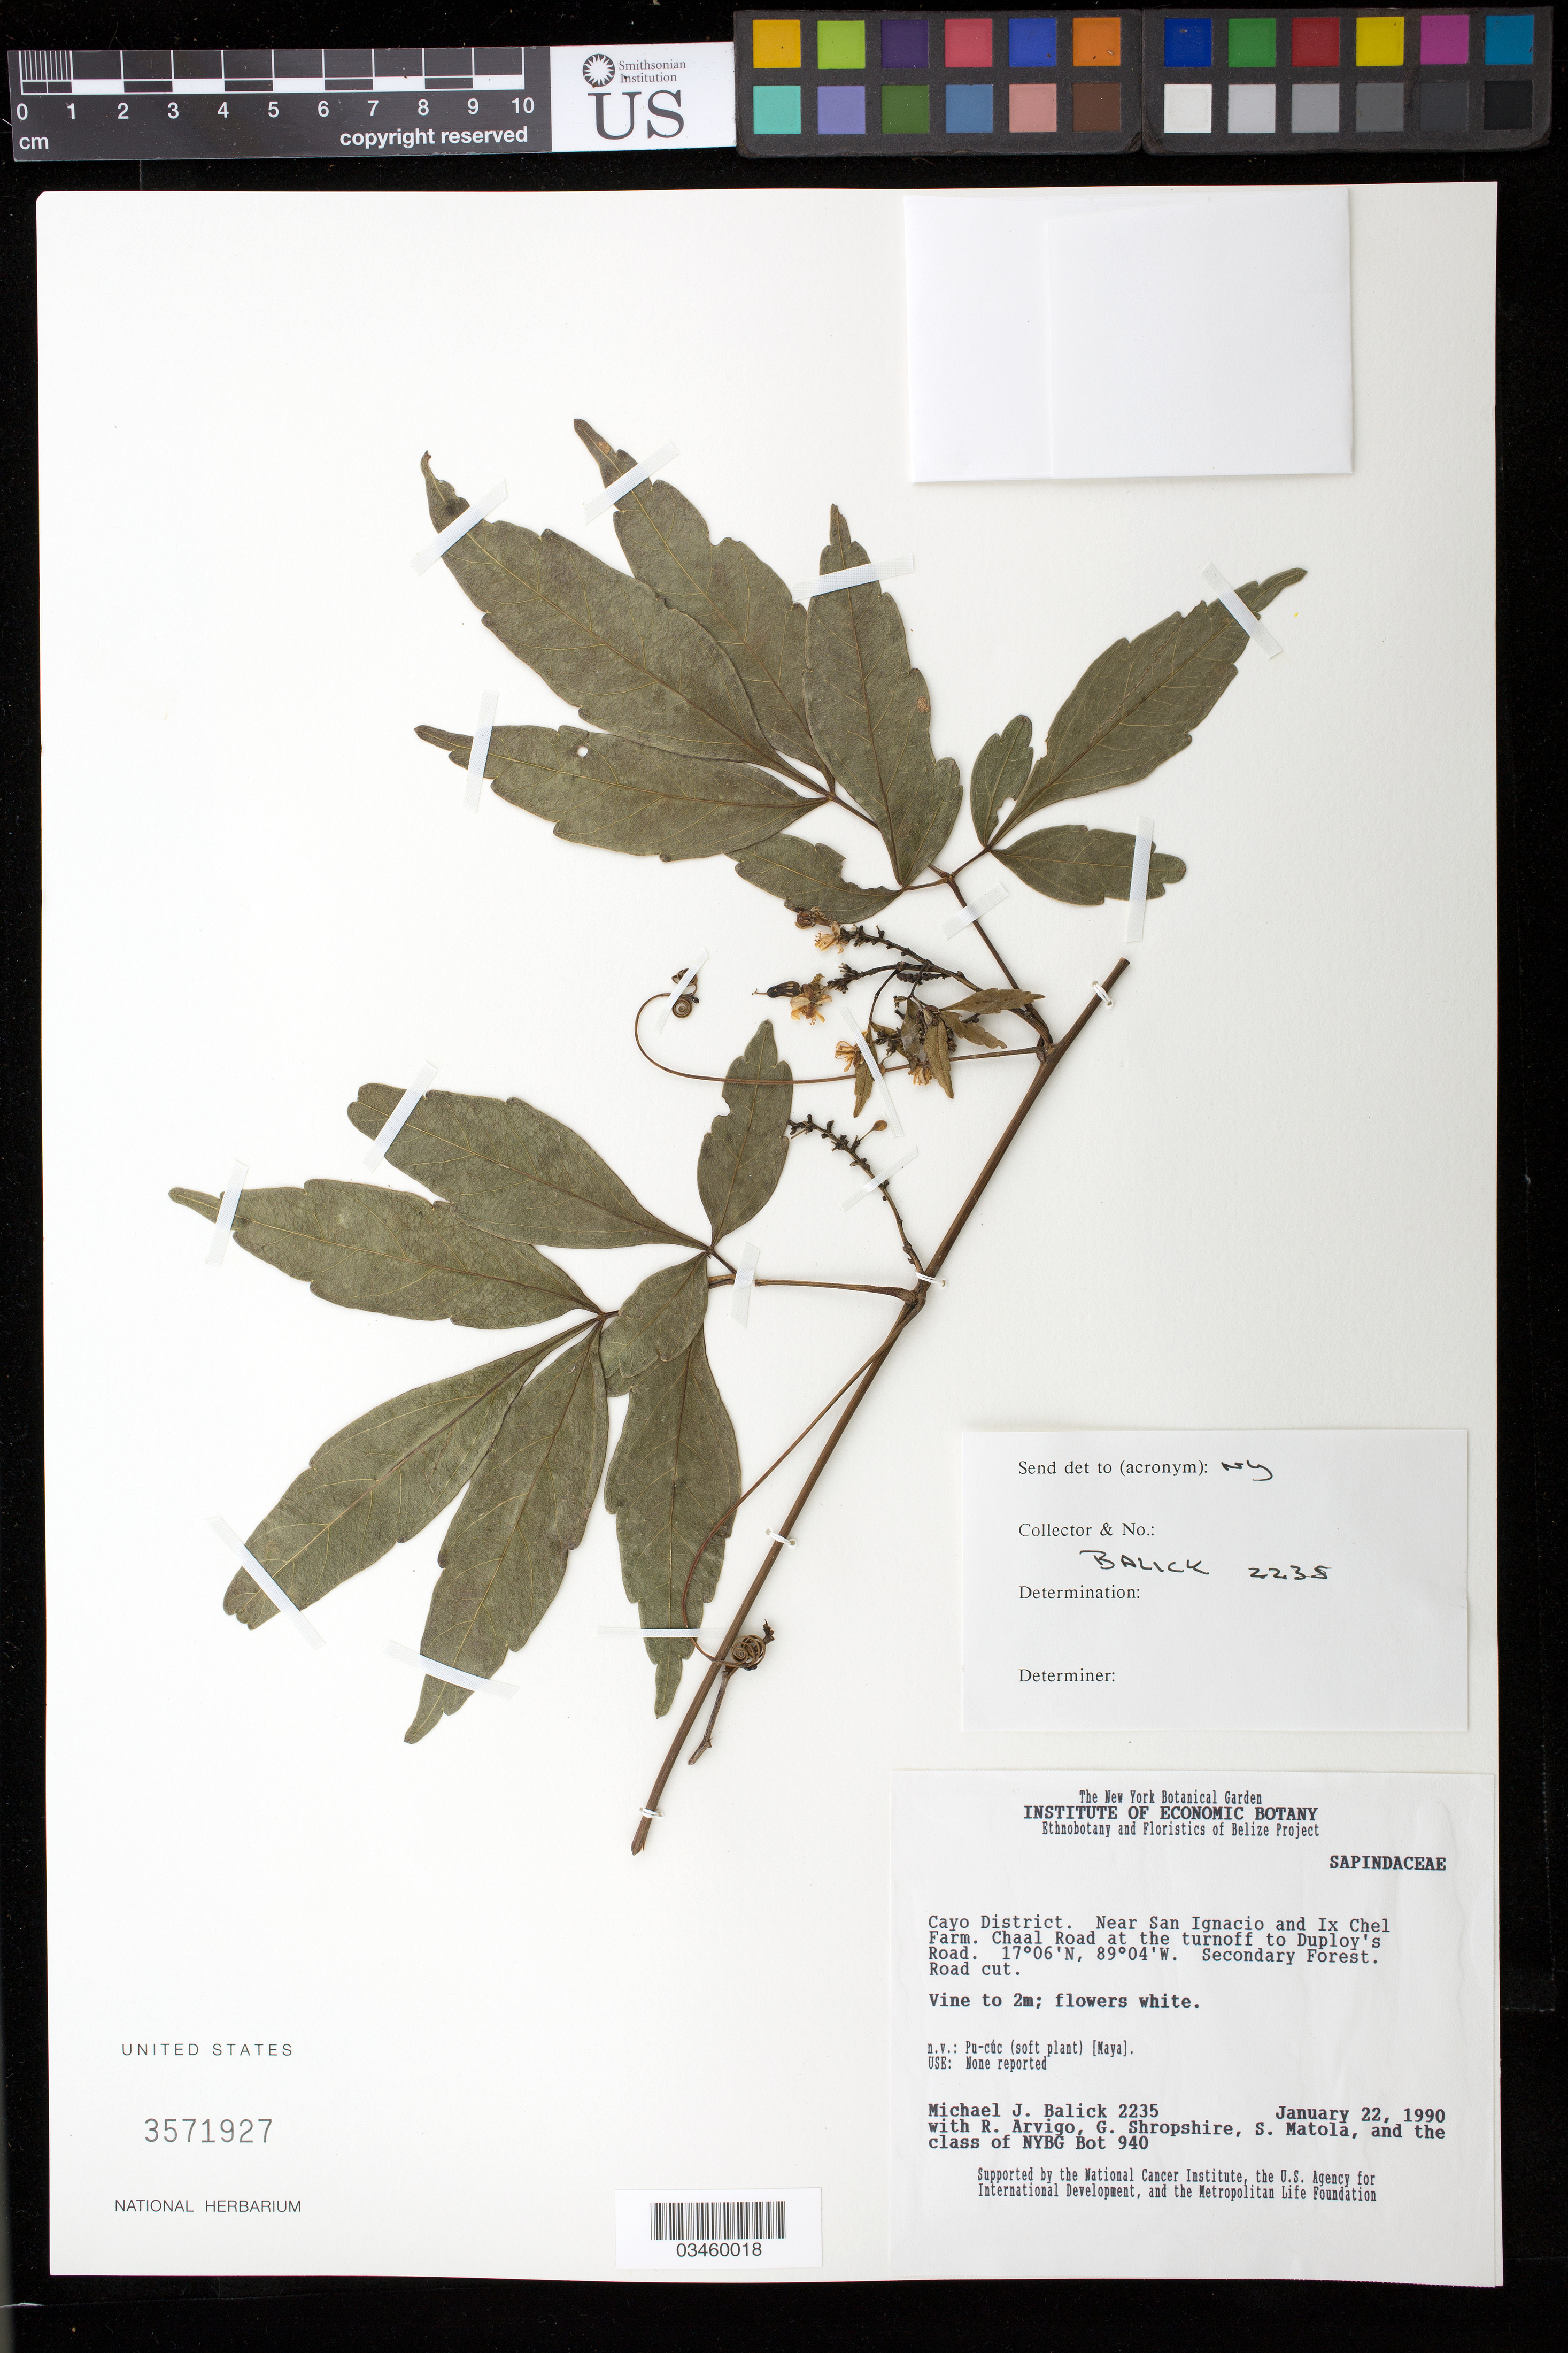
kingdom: Plantae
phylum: Tracheophyta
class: Magnoliopsida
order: Sapindales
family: Sapindaceae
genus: Serjania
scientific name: Serjania caracasana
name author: (Jacq.) Willd.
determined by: Acevedo-Rodriguez, P., (US), Smithsonian Institution - National Museum of Natural History (UNITED STATES)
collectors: M. J. Balick, R. Arvigo, G. Shropshire & S. Matola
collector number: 2235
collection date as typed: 22 Jan 1990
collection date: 1990-01-22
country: Belize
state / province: Cayo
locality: Near San Ignacio and Ix Chel Farm. Chaal Road at the turnoff to Duploy's Road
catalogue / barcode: US 3571927